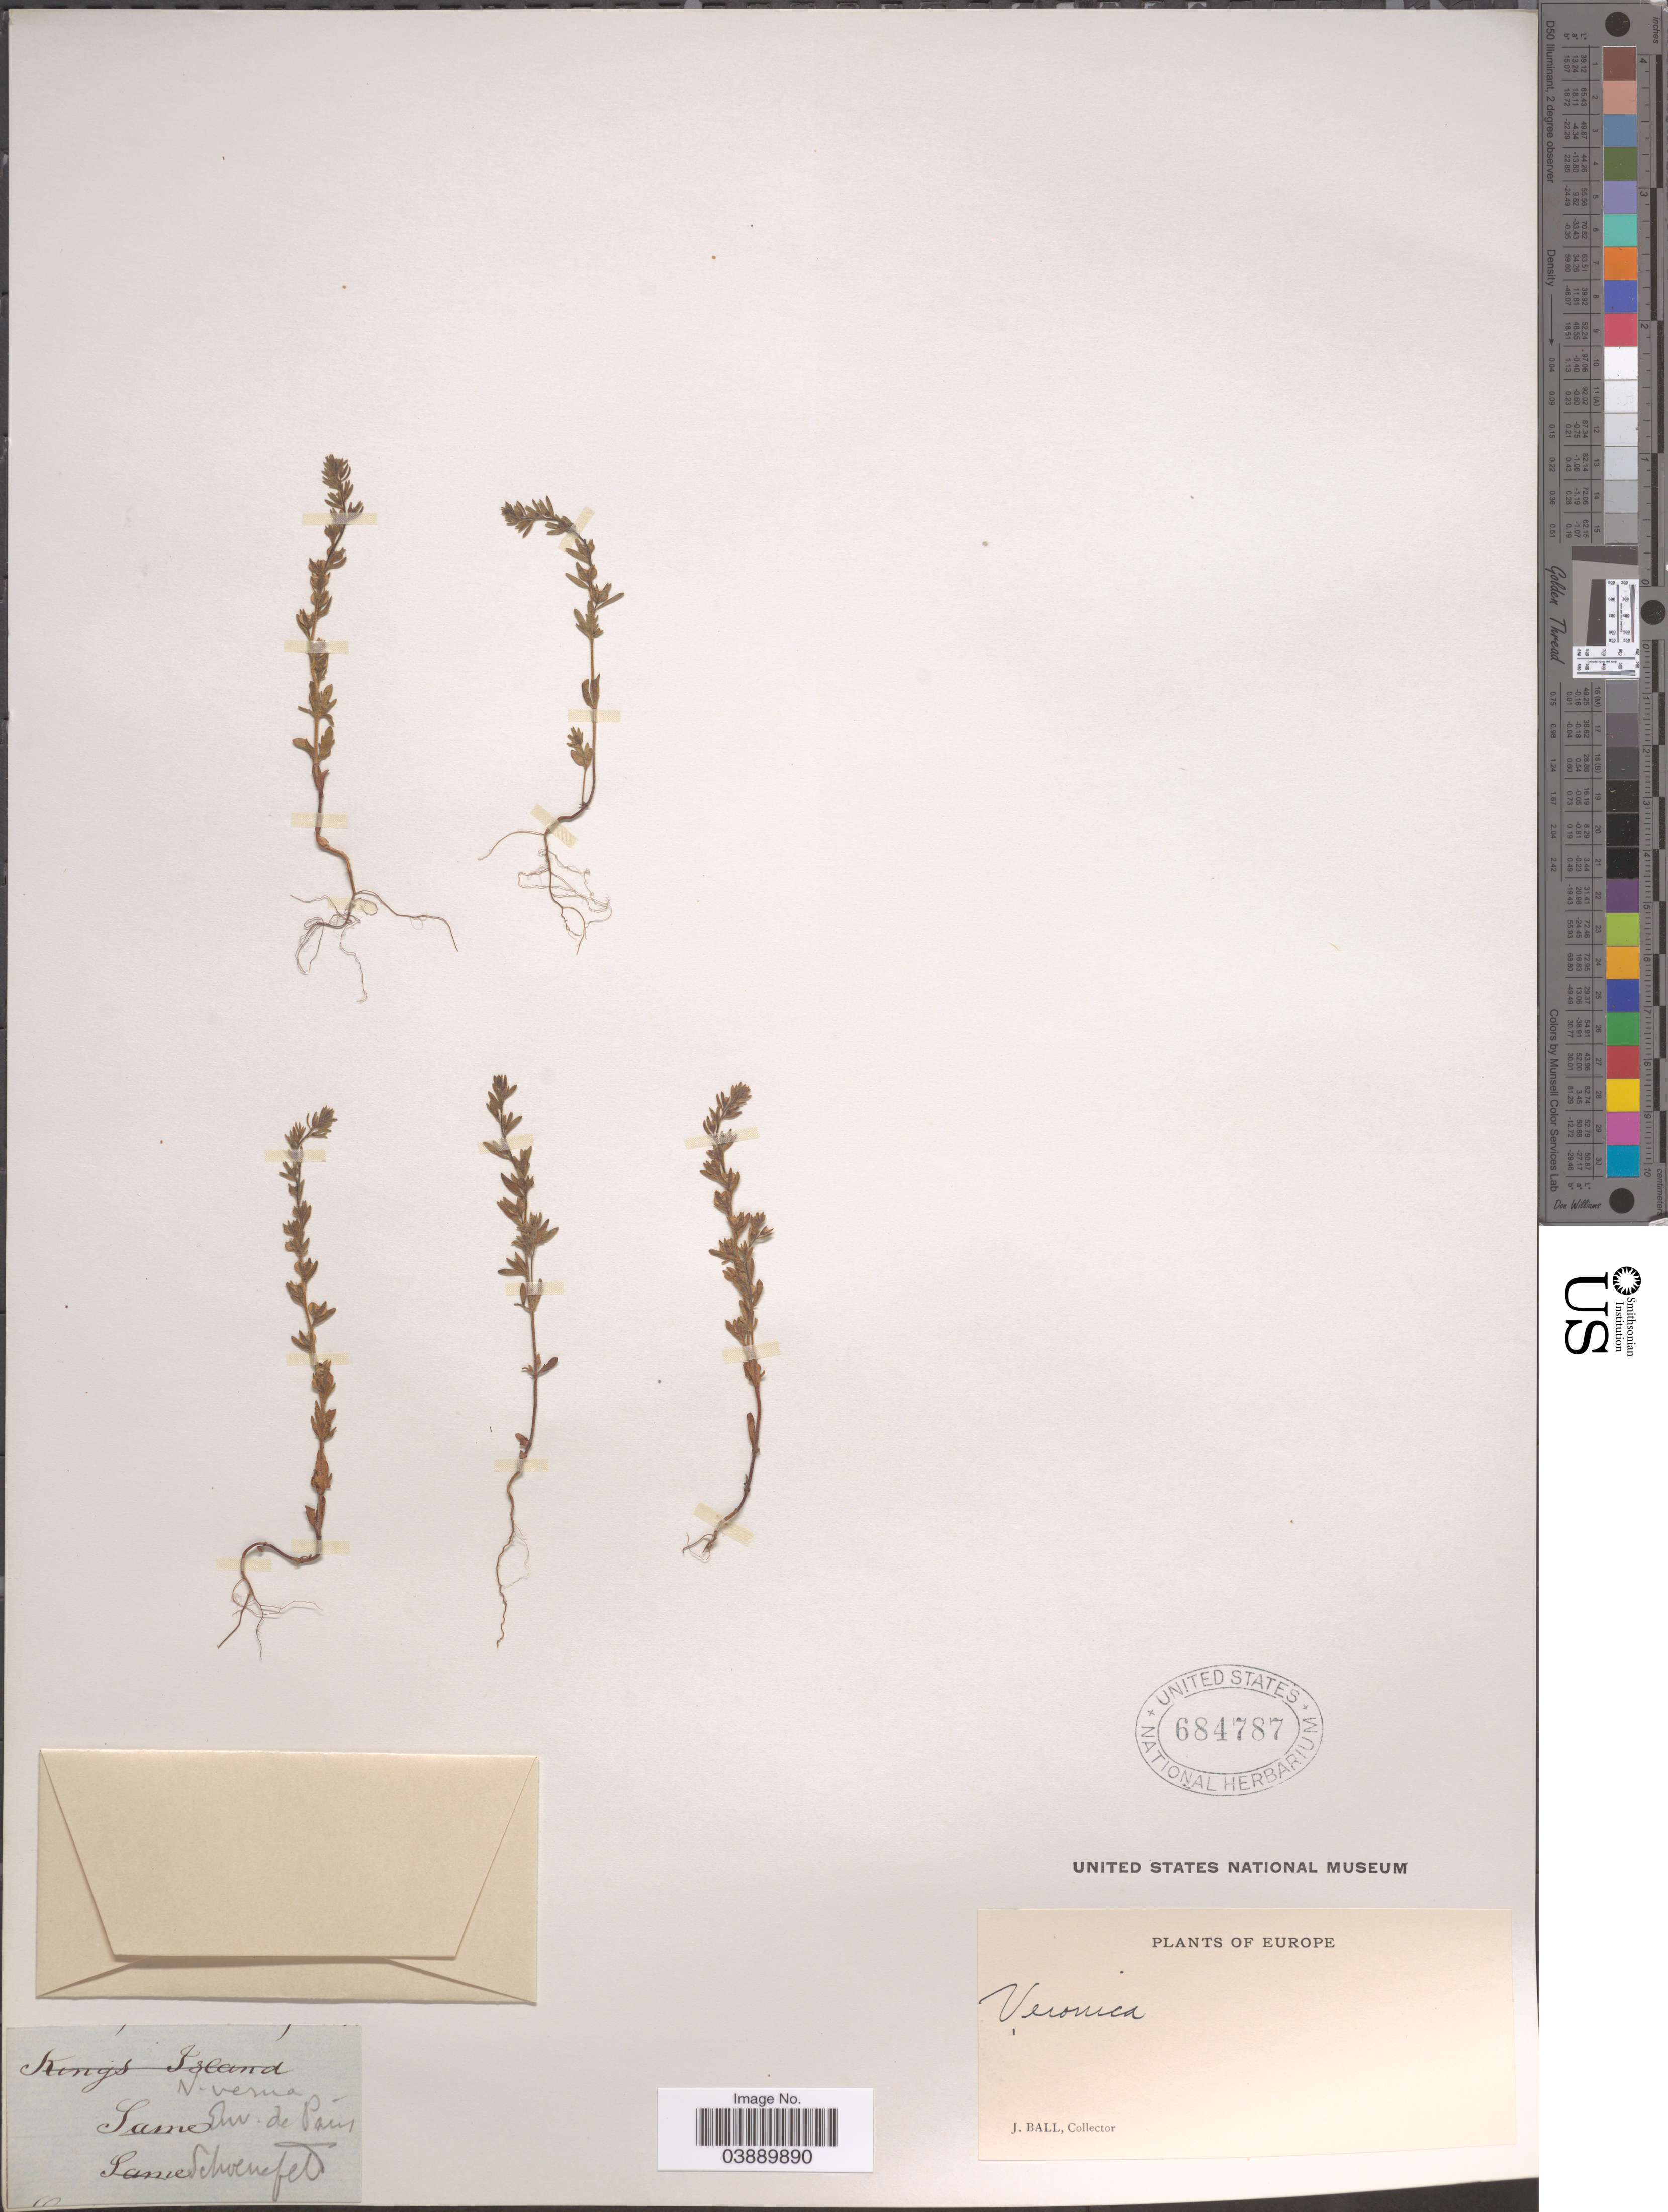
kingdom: Plantae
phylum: Tracheophyta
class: Magnoliopsida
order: Lamiales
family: Plantaginaceae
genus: Veronica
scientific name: Veronica verna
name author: L.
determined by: Albach, Dirk C.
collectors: J. Ball & -. Schoenefeld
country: France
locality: Env. de Paris.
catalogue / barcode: US 684787